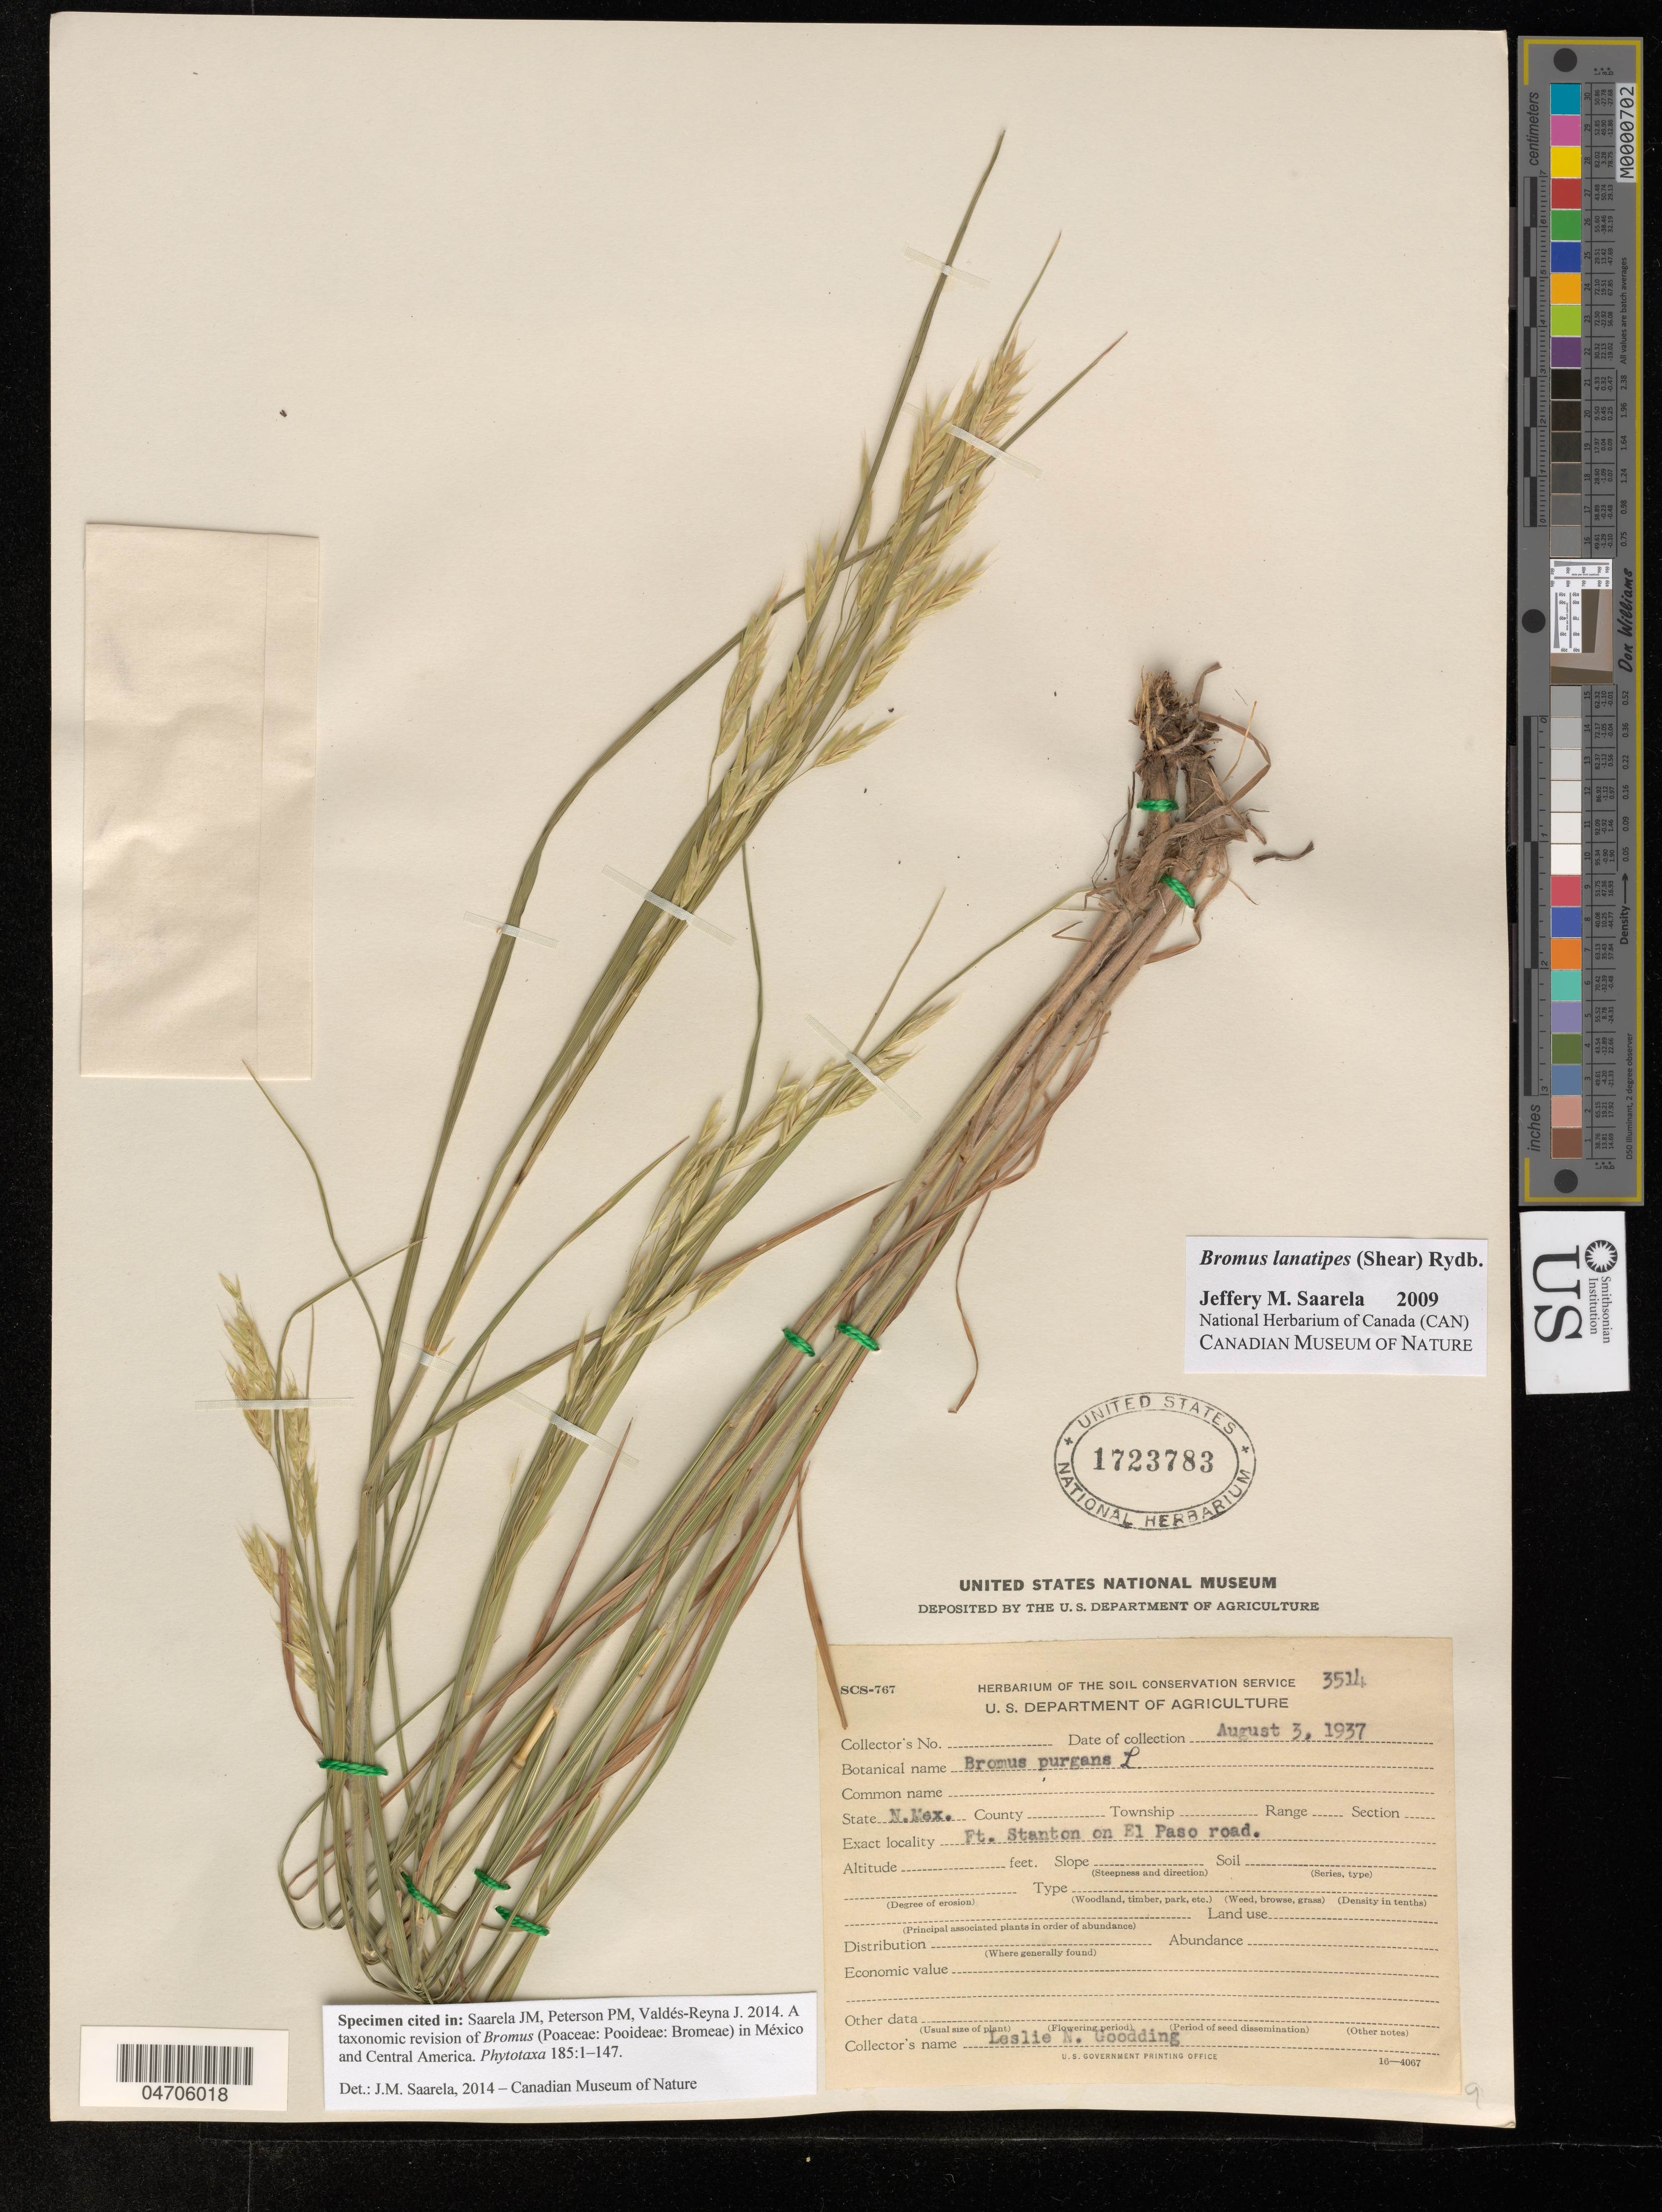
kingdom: Plantae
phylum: Tracheophyta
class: Liliopsida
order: Poales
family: Poaceae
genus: Bromus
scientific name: Bromus lanatipes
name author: (Shear) Rydb.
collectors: L. N. Goodding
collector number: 3514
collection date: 1937-08-03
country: United States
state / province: New Mexico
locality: Ft. Stanton on El Paso road.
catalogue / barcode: US 1723783